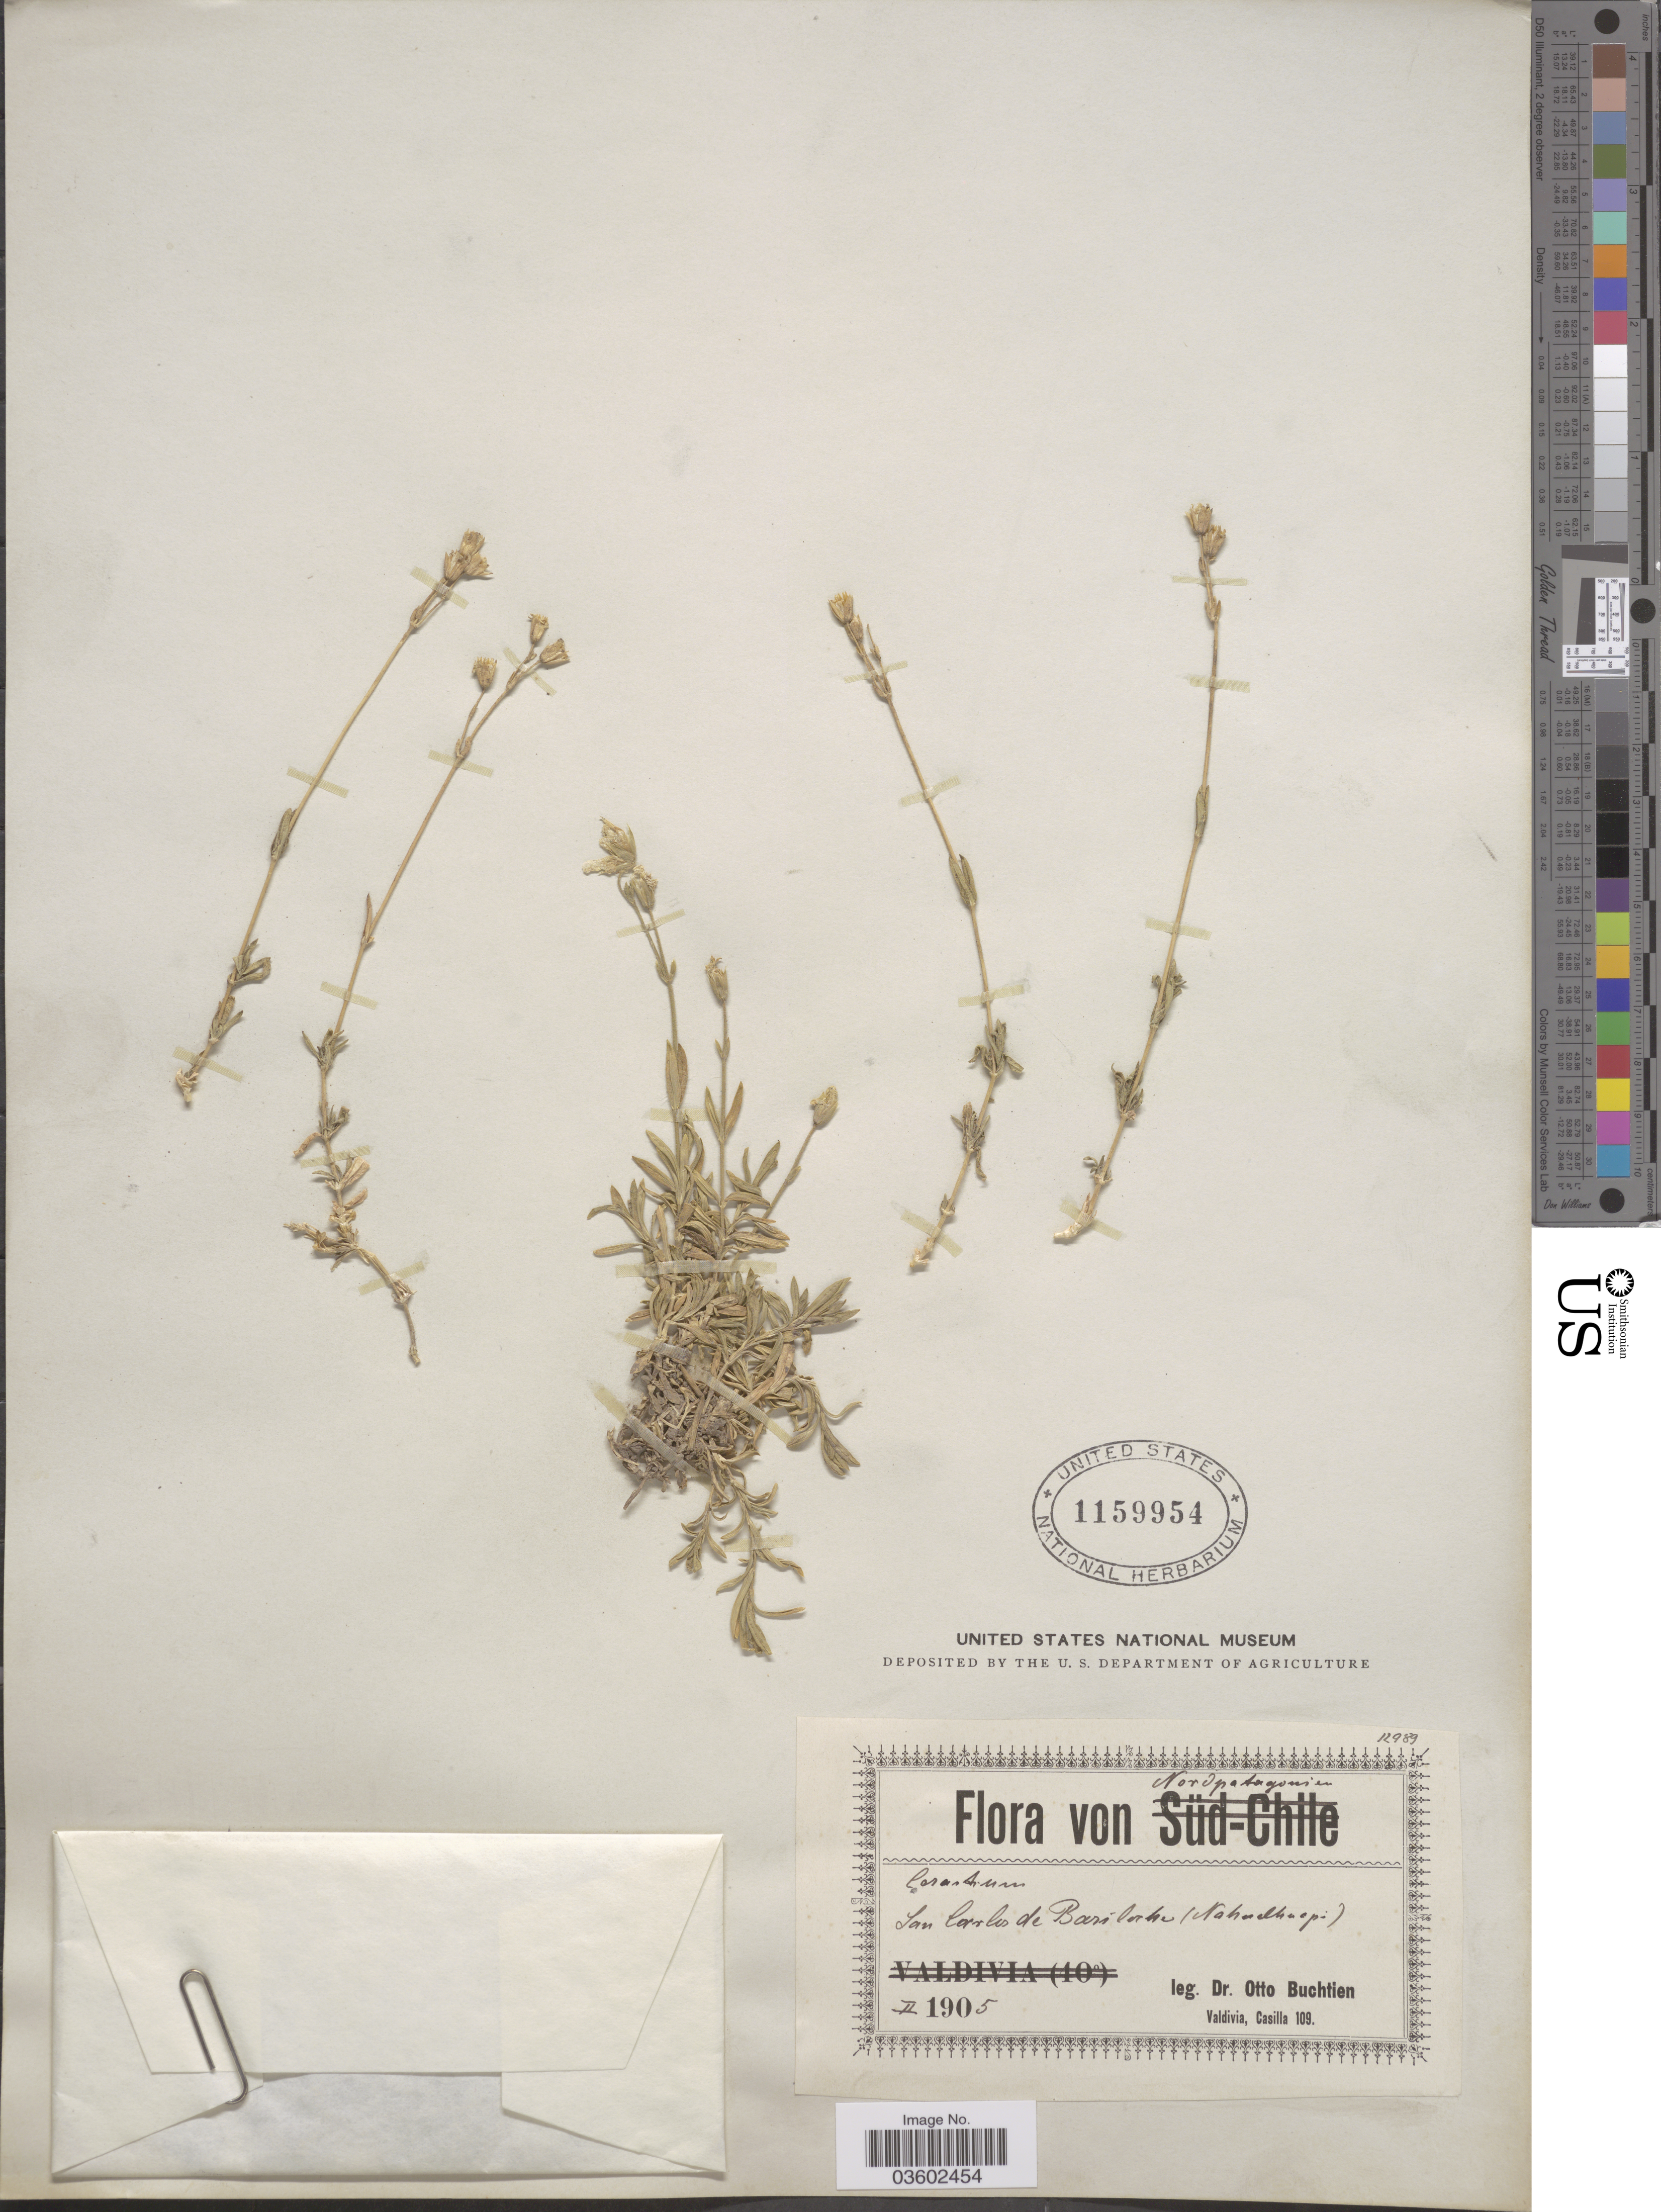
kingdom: Plantae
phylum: Tracheophyta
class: Magnoliopsida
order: Caryophyllales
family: Caryophyllaceae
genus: Cerastium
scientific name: Cerastium arvense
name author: L.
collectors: O. Buchtien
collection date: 1905-02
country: Argentina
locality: Nordpatagonien. San Carlos de Bariloche (Nahuelhuapi).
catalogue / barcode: US 1159954